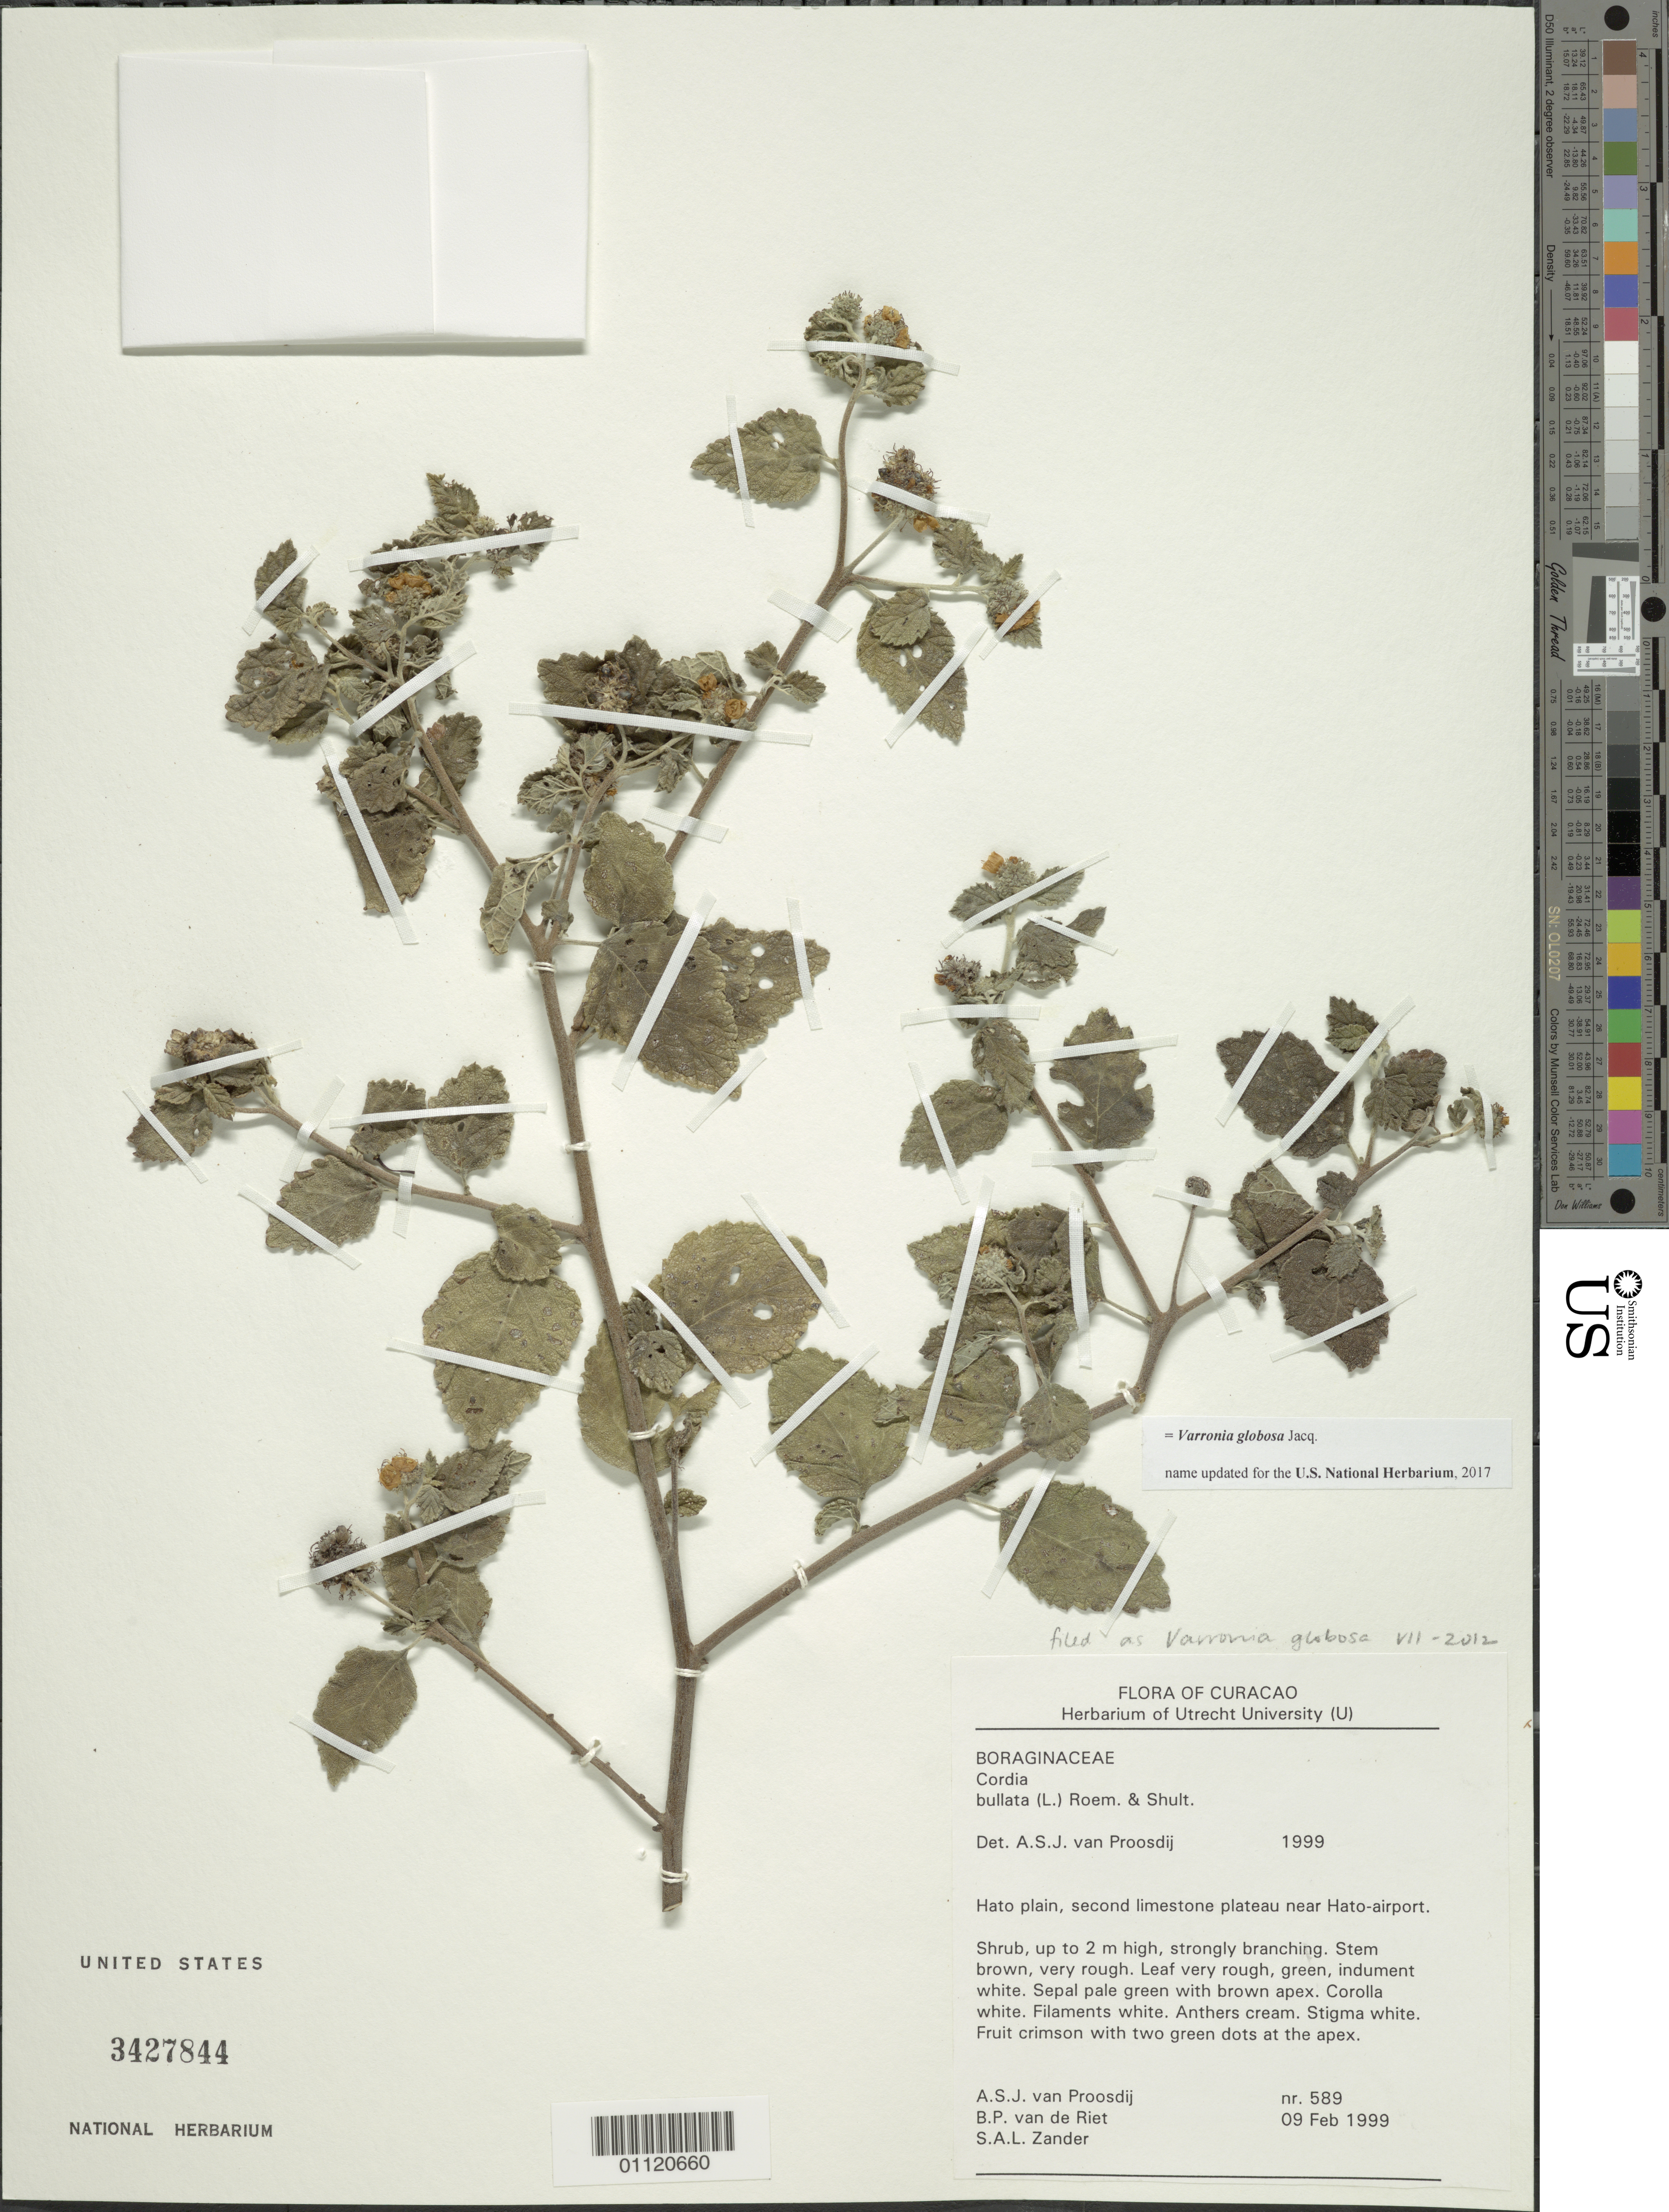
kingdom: Plantae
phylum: Tracheophyta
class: Magnoliopsida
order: Boraginales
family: Cordiaceae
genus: Varronia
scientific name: Varronia globosa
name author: Jacq.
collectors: A. Proosdij, B. Riet & S. Zander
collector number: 589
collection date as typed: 09 Feb 1999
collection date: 1999-02-09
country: Curaçao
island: Curaçao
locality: Hato plain, second limestone plateau near Hato-airport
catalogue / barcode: US 3427844